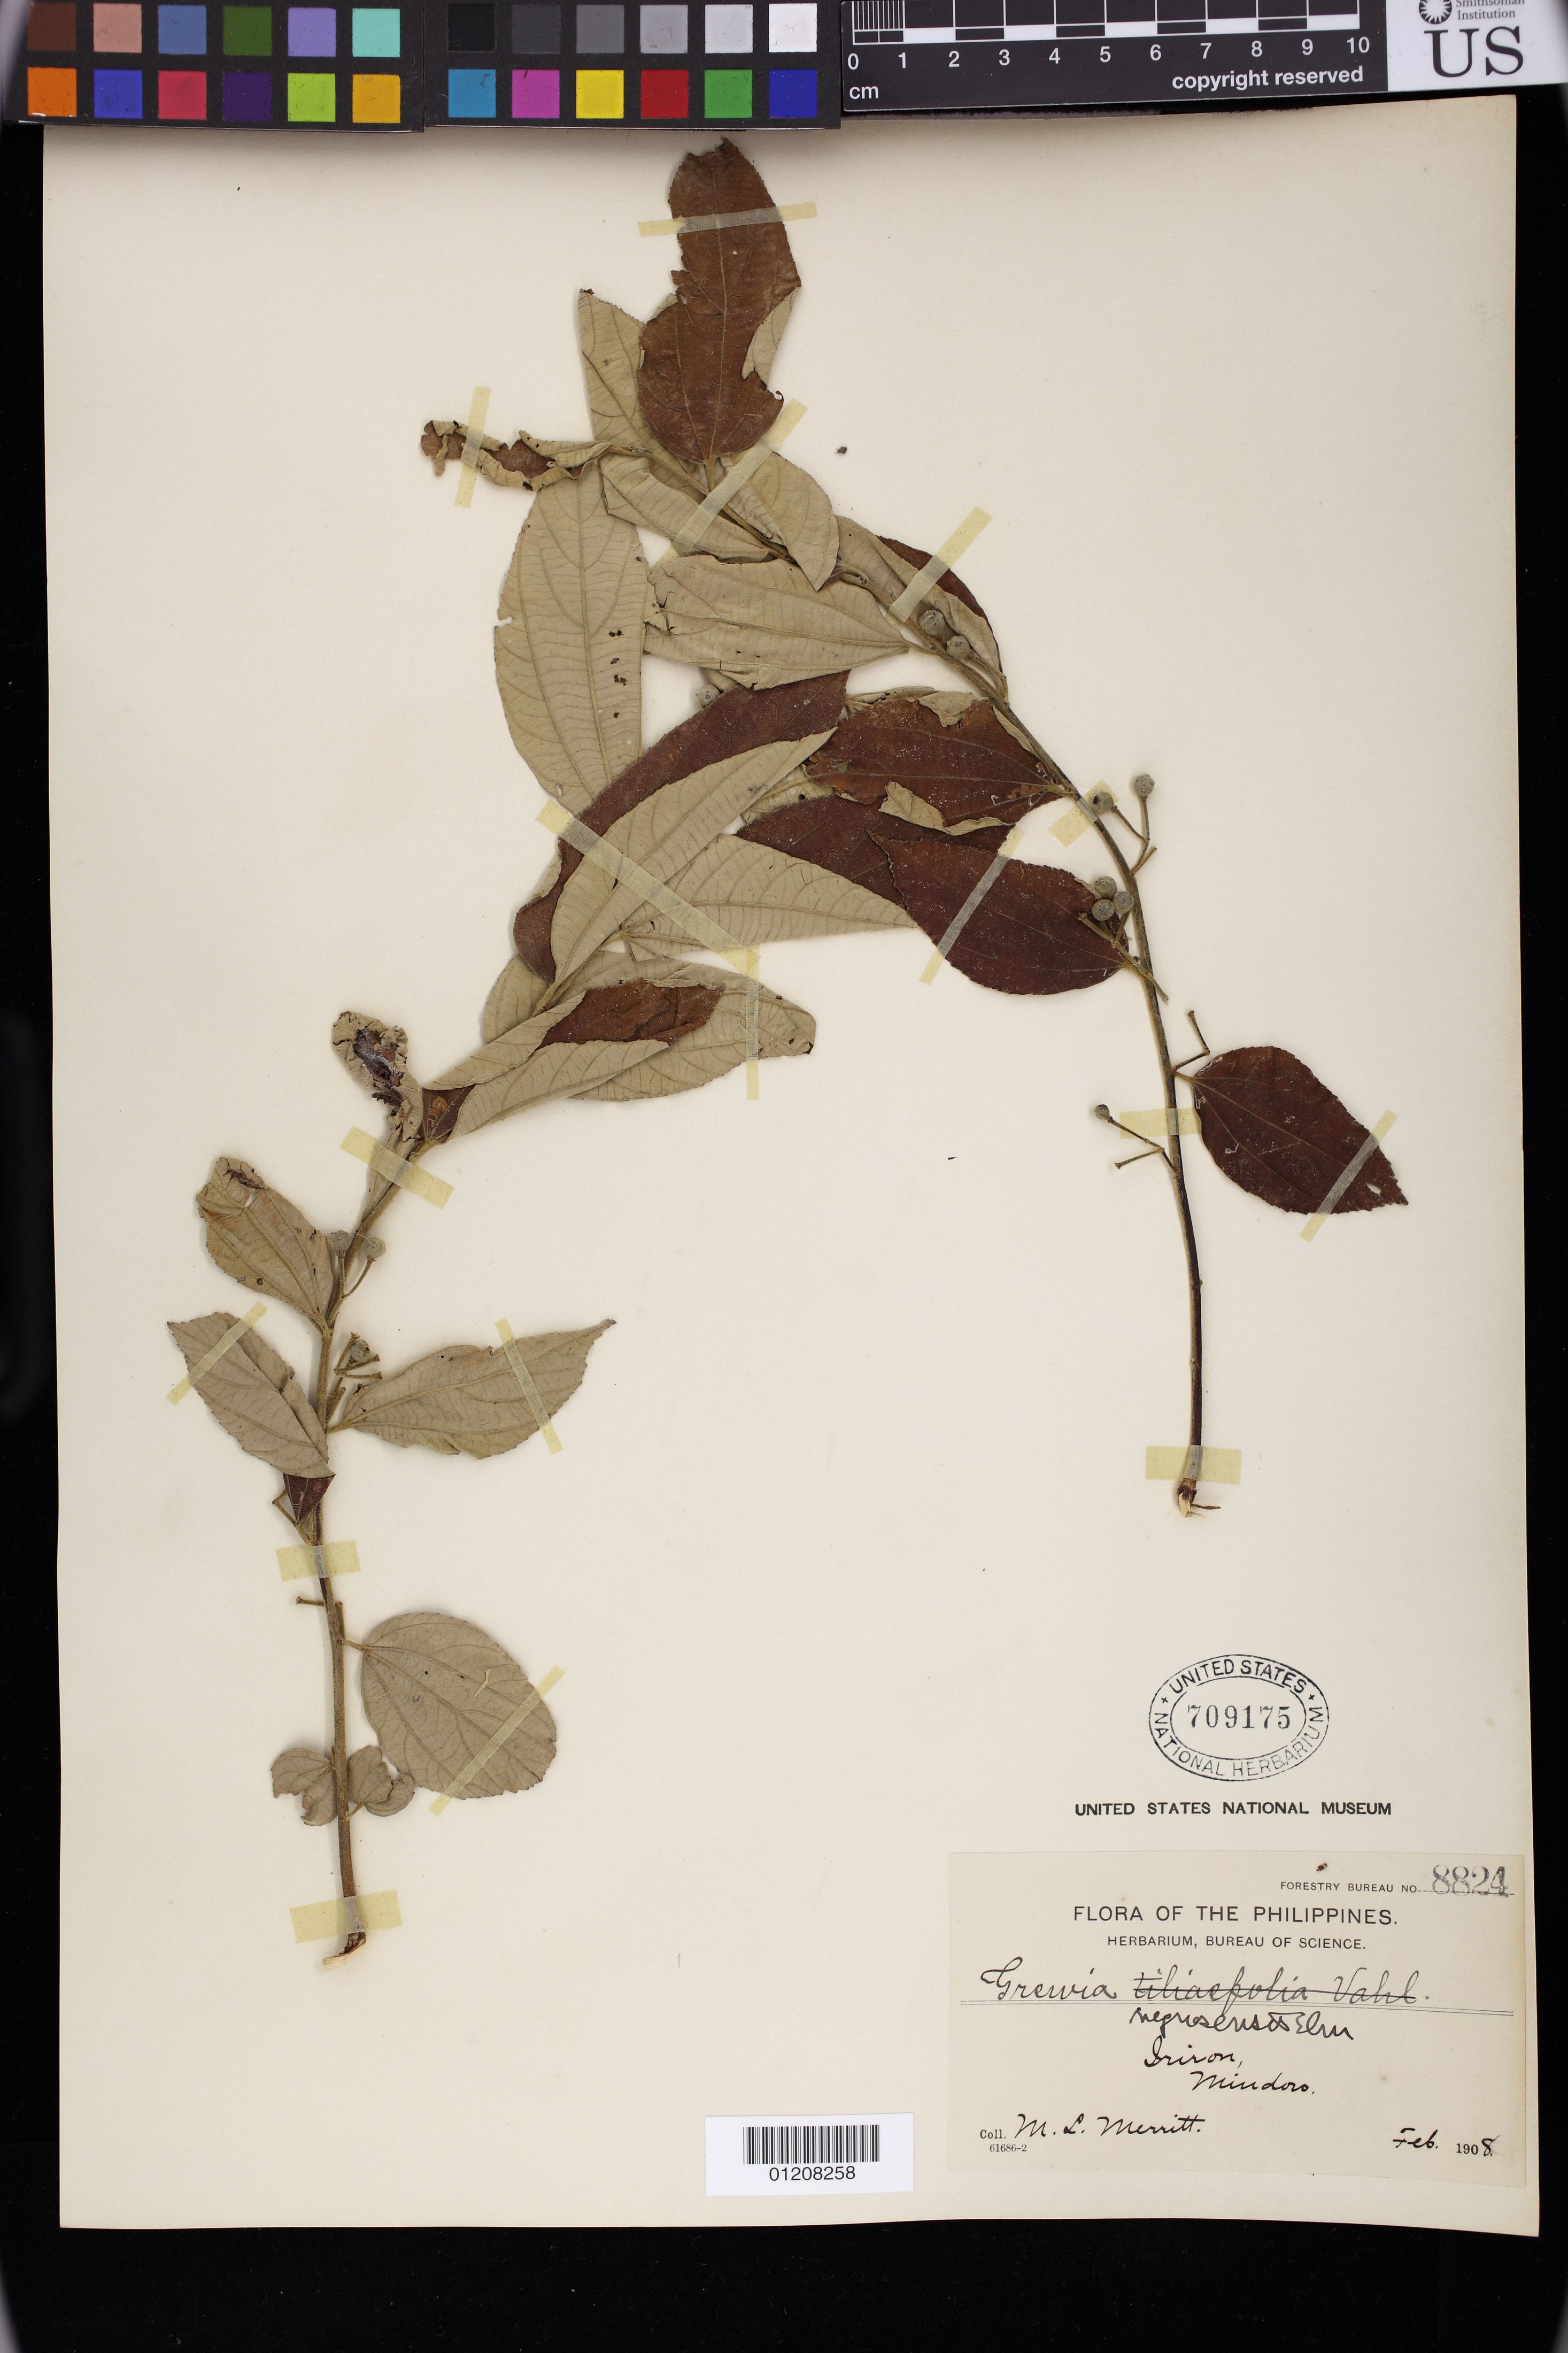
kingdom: Plantae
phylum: Tracheophyta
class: Magnoliopsida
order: Malvales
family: Malvaceae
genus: Grewia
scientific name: Grewia eriocarpa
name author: Juss.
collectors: M. L. Merritt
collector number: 61686-2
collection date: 1908-02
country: Philippines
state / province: Mimaropa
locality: Iriron, Mindoro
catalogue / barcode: US 709175